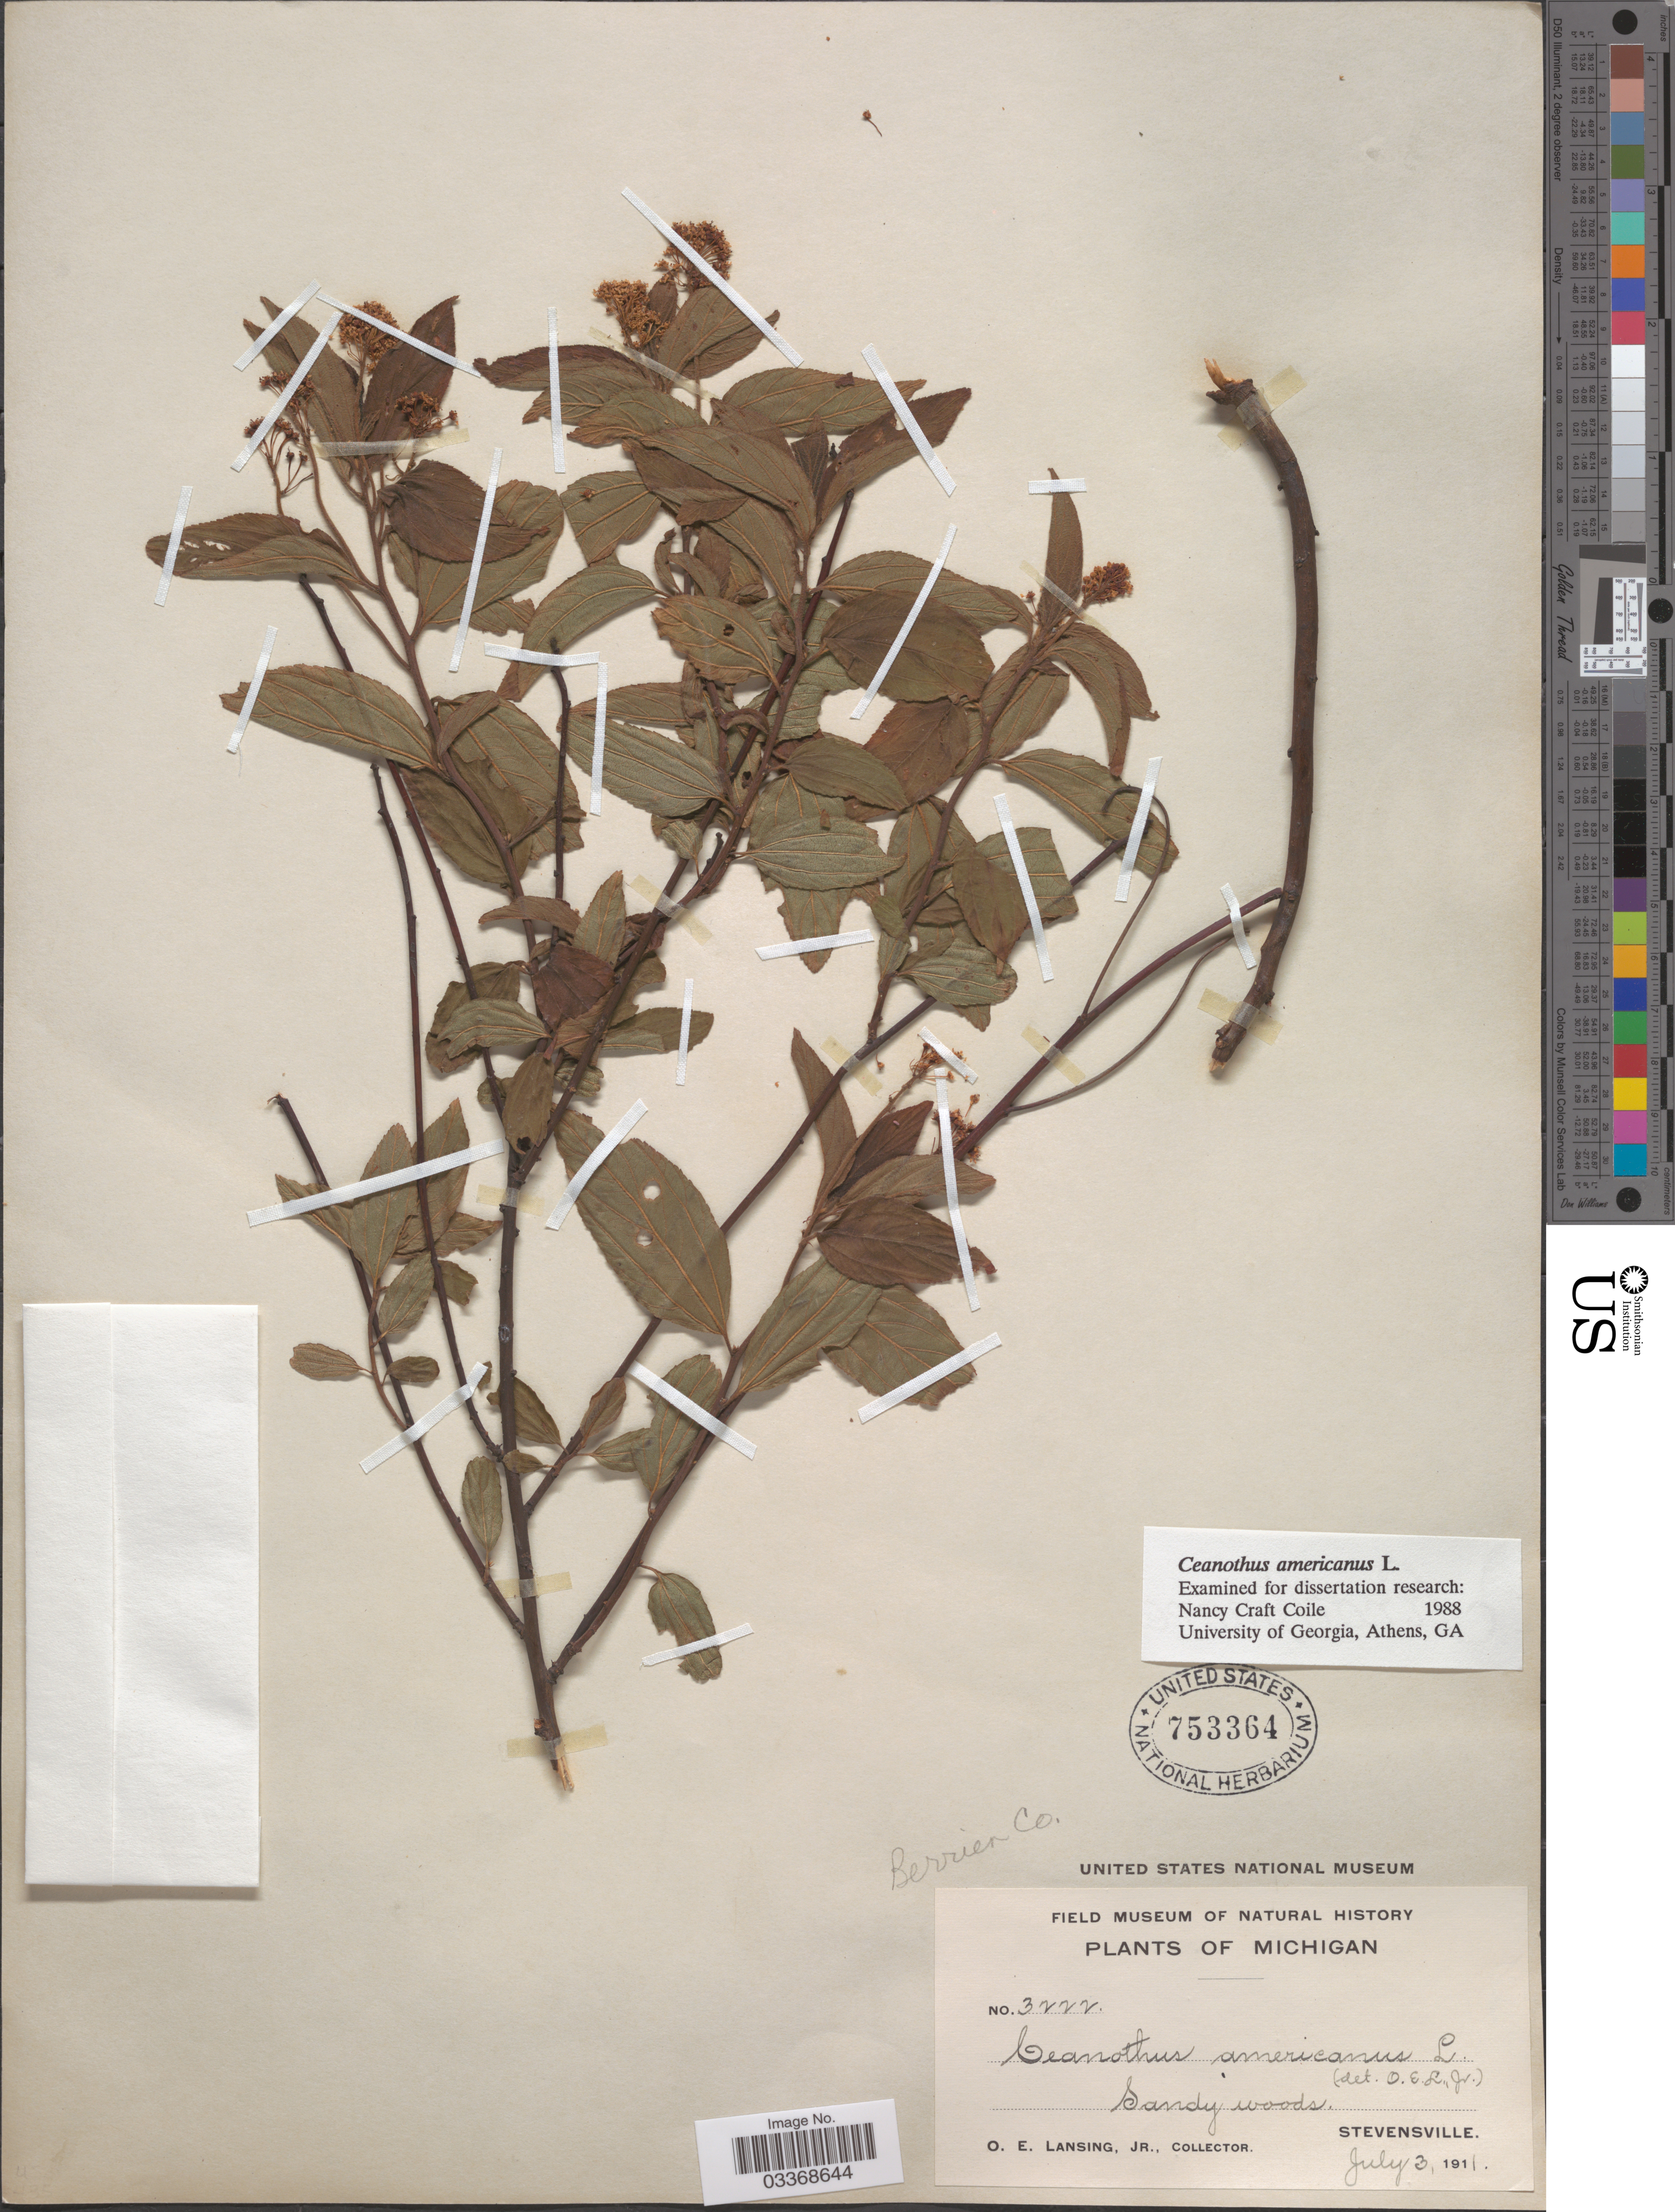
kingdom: Plantae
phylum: Tracheophyta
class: Magnoliopsida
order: Rosales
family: Rhamnaceae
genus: Ceanothus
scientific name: Ceanothus americanus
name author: L.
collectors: O. Lansing Jr.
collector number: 3222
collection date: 1911-07-03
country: United States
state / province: Michigan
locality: Stevensville, Berrien Co.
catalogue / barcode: US 753364